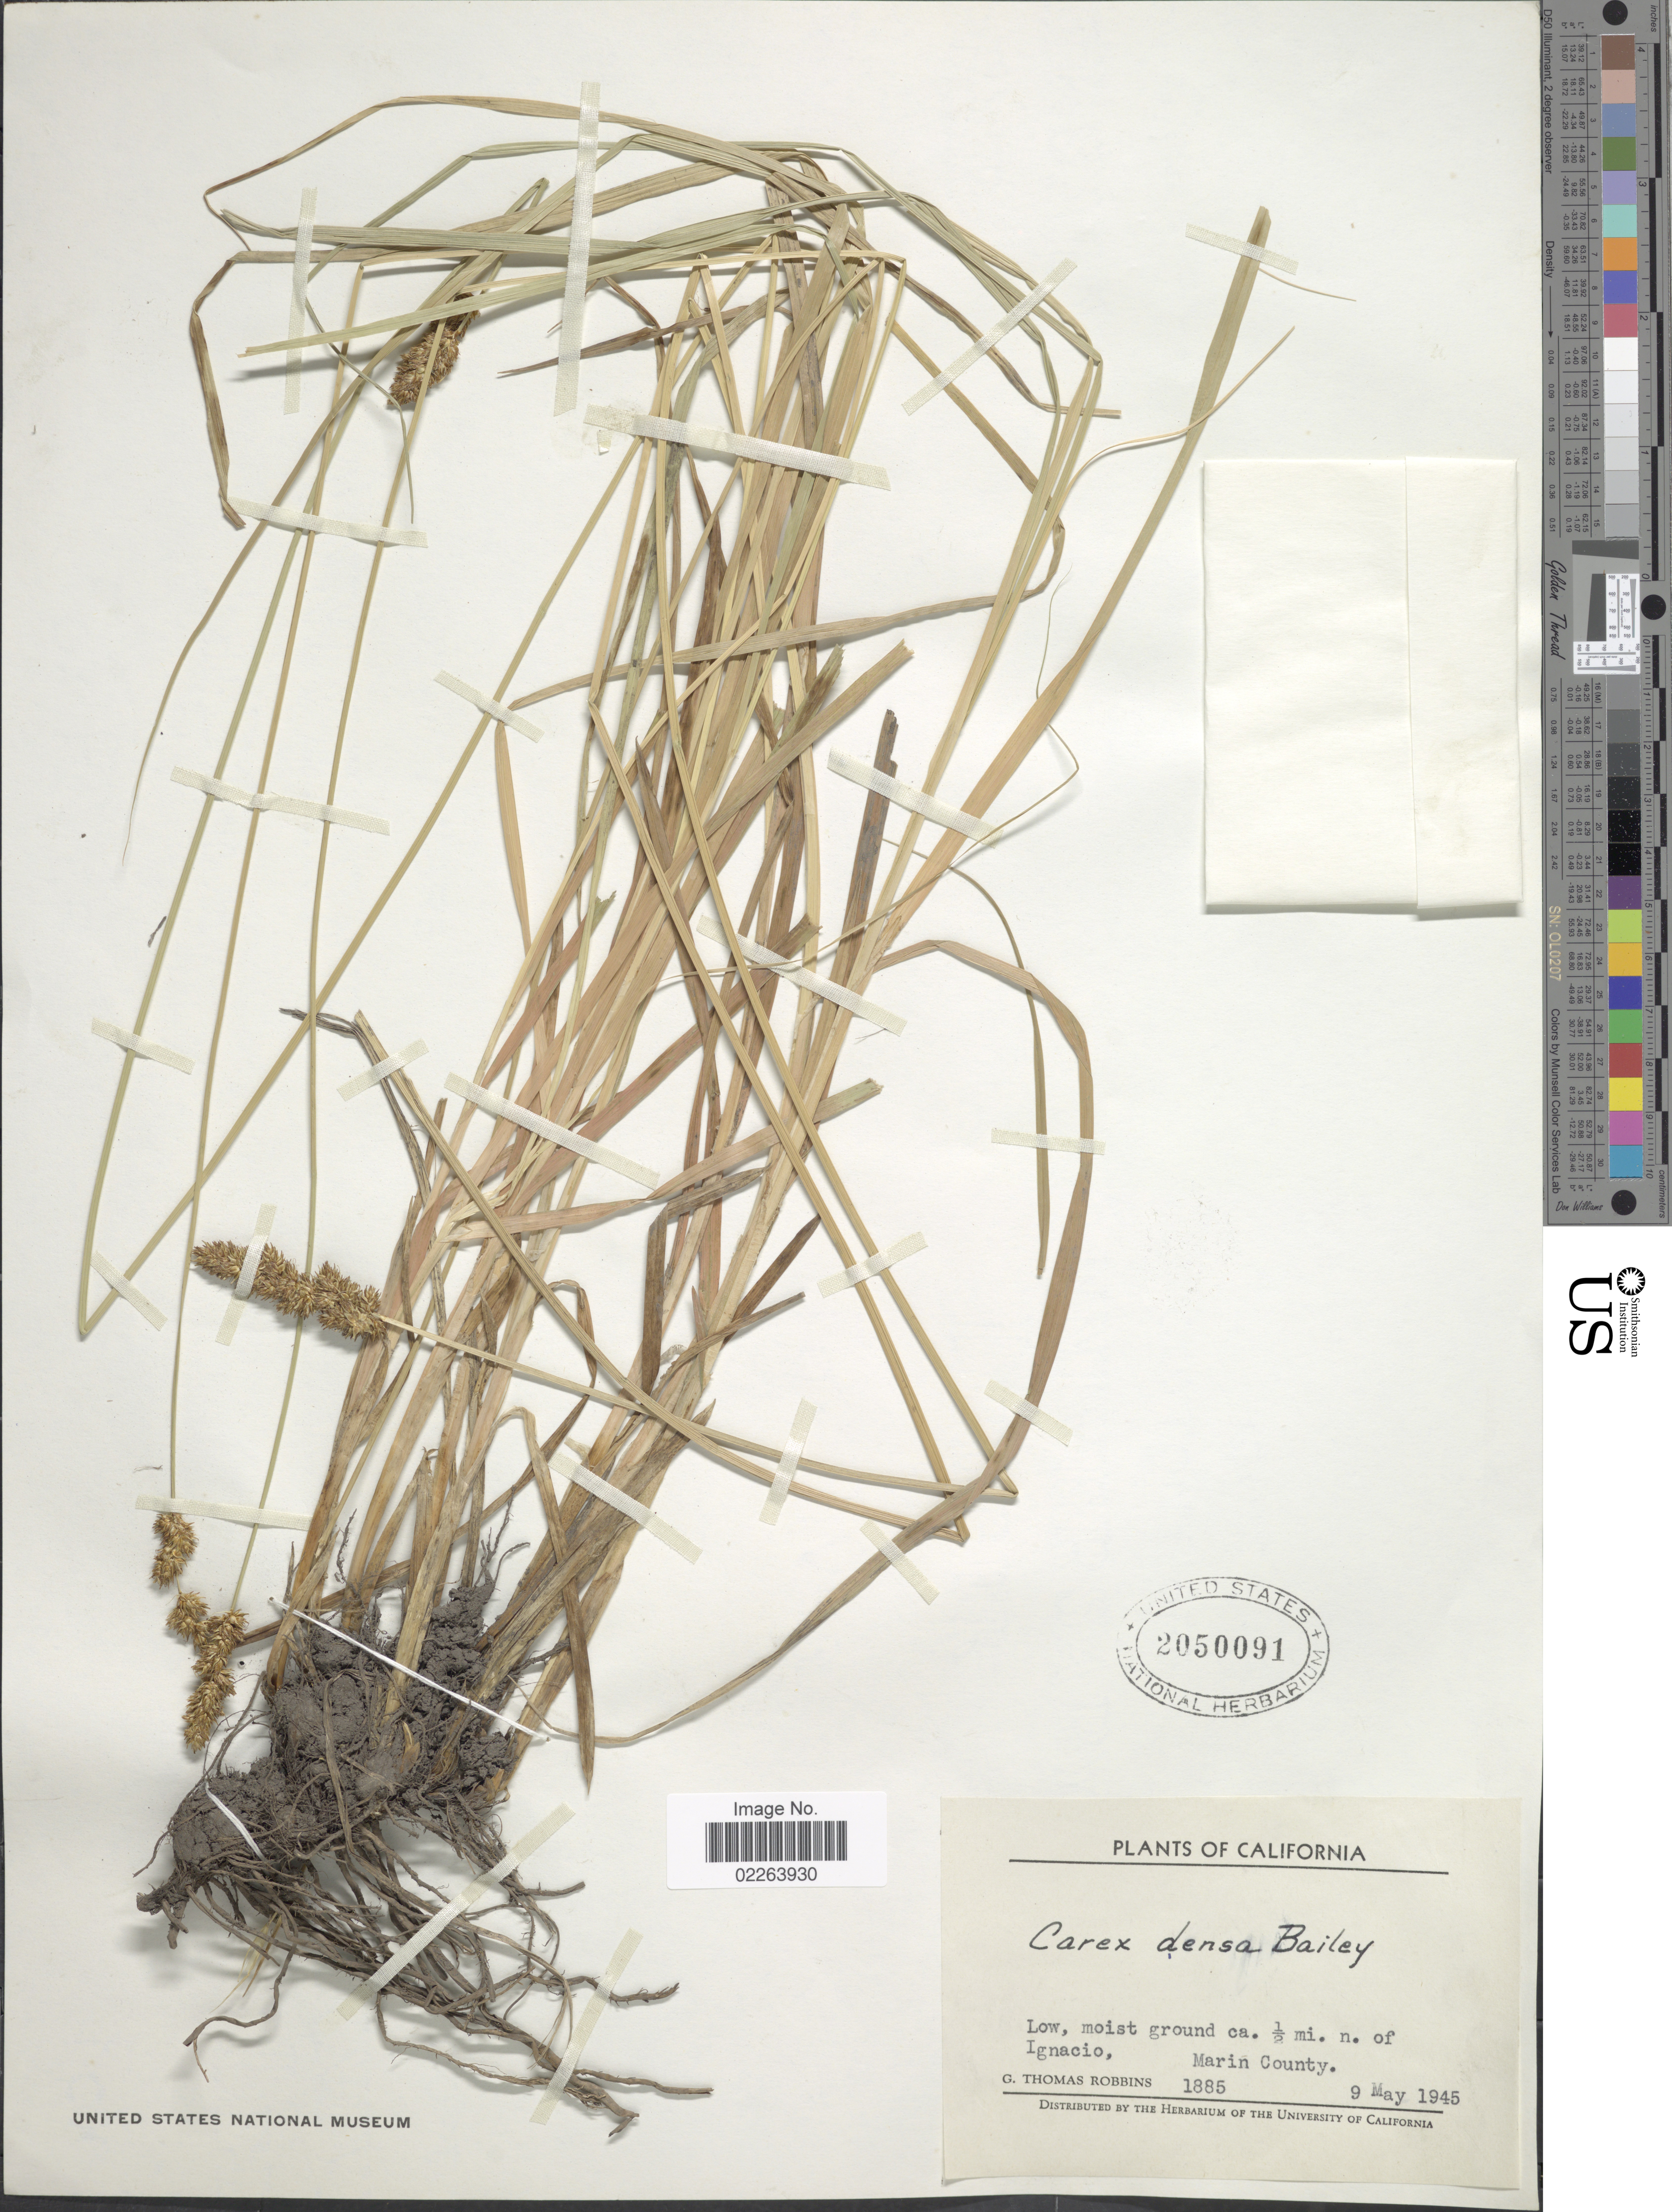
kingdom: Plantae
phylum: Tracheophyta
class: Liliopsida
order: Poales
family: Cyperaceae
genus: Carex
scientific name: Carex densa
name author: (L.H. Bailey) L.H. Bailey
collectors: G. T. Robbins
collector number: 1885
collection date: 1945-05-09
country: United States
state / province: California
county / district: Marin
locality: Low, moist ground ca. ½ mi n of Ignacio, Marin County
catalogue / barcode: US 2050091